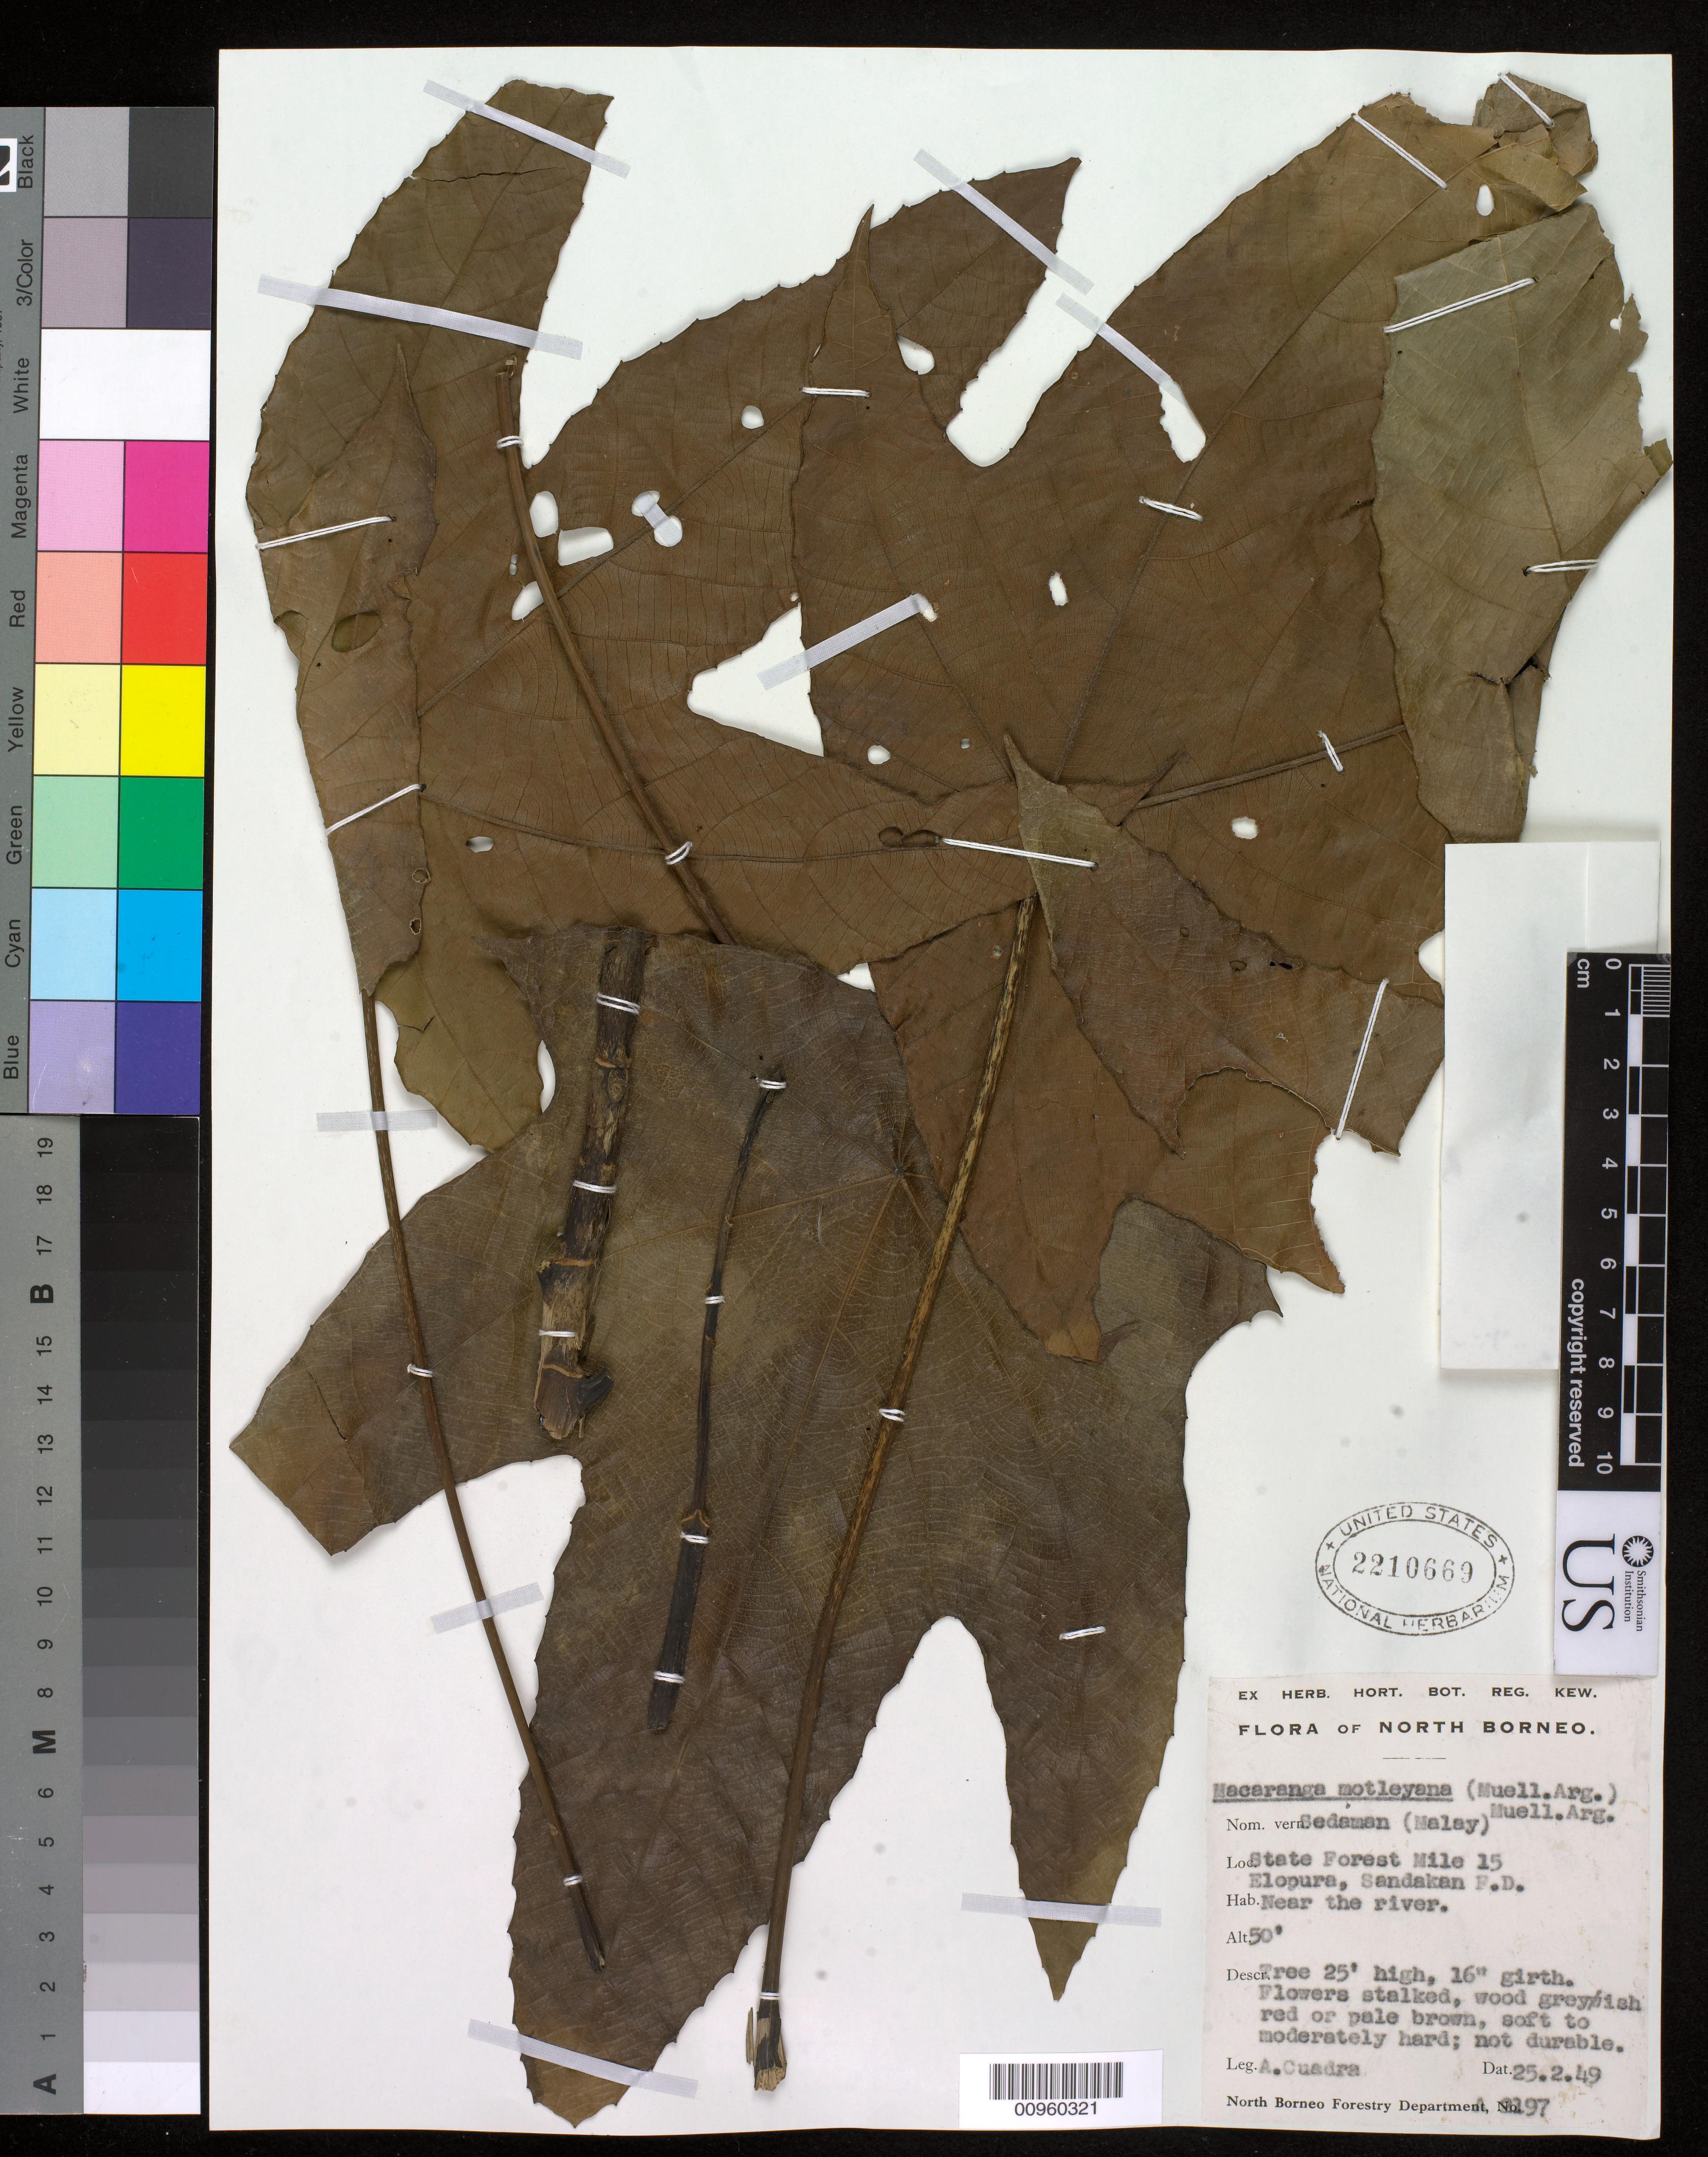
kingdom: Plantae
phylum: Tracheophyta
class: Magnoliopsida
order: Malpighiales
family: Euphorbiaceae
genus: Macaranga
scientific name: Macaranga depressa f. glabra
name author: Whitmore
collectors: A. Cuadra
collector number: A 2197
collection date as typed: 25 Feb 1949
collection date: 1949-02-25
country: Malaysia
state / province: Sabah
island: Borneo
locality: Sandakan F.D., Elopura, State Forest Mile 15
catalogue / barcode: US 2210669